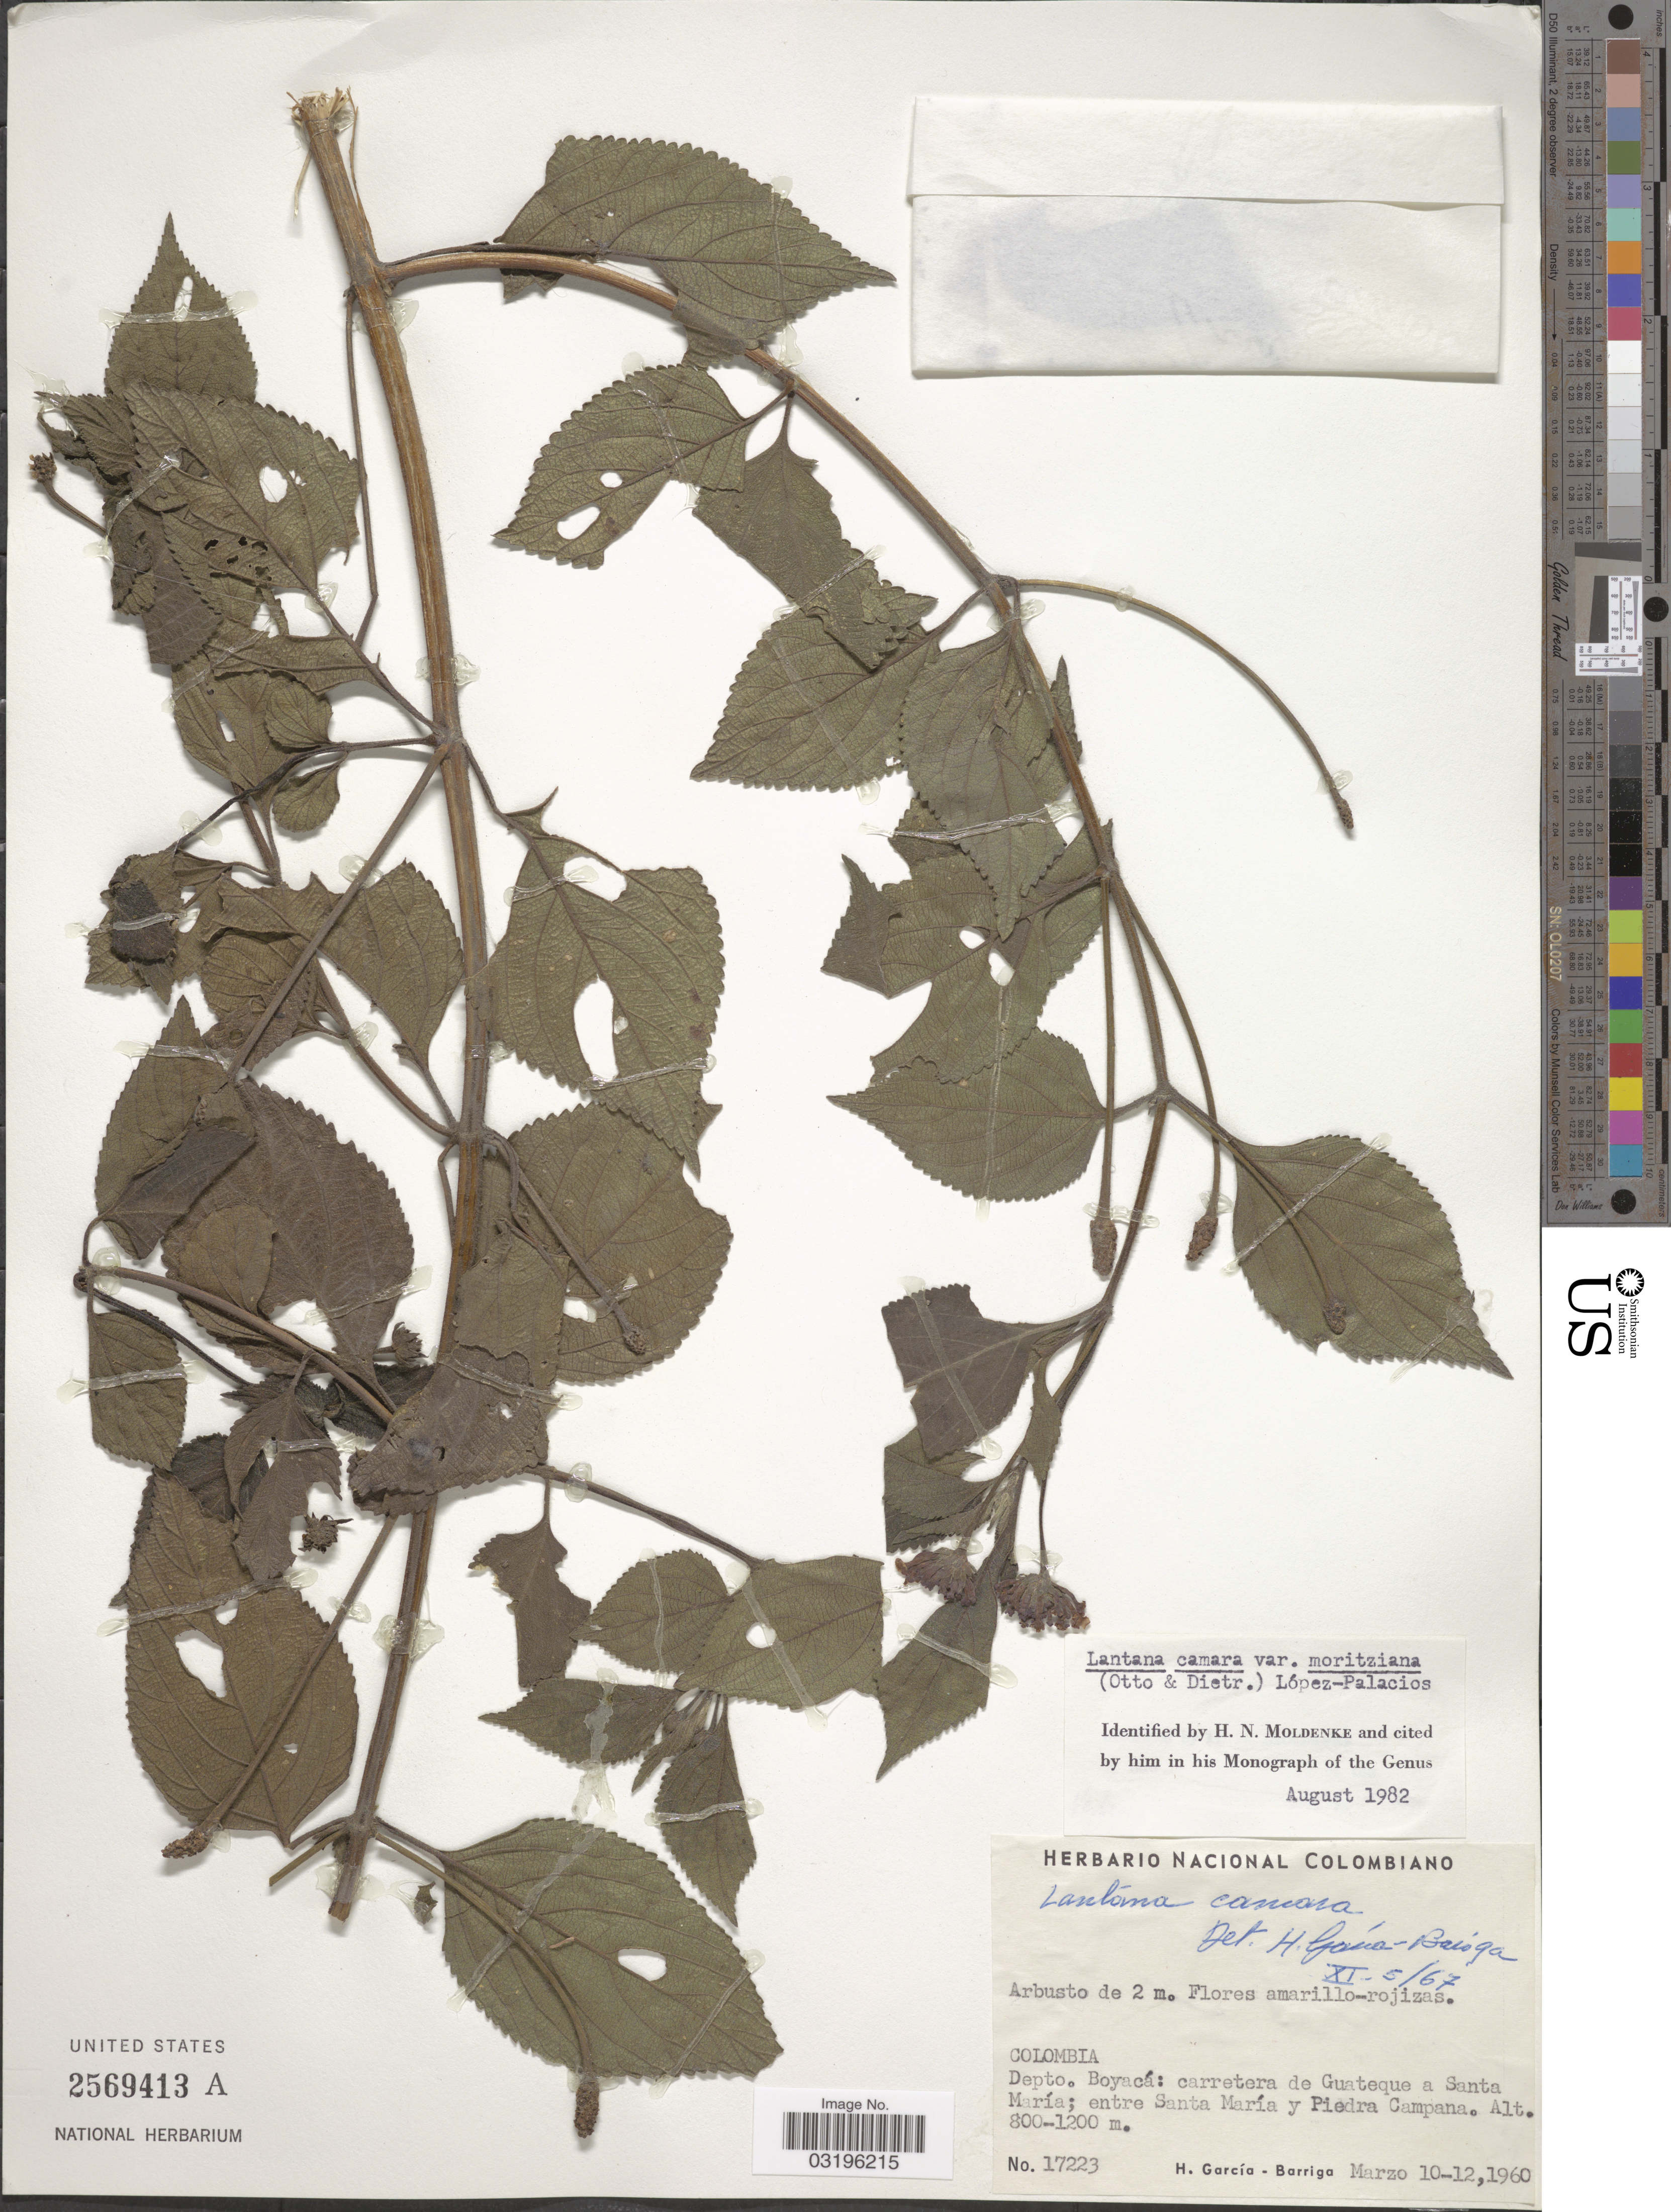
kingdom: Plantae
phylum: Tracheophyta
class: Magnoliopsida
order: Lamiales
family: Verbenaceae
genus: Lantana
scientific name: Lantana camara var. moritziana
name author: (Otto & A. Dietr.) López-Pal.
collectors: H. García Barriga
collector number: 17223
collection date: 1960-03-10/1960-03-12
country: Colombia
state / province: Boyacá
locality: Depto. Boyacá: Carretera de Guateque a Santa María; entre Santa María y Piedra Campana.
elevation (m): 800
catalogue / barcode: US 2569413A